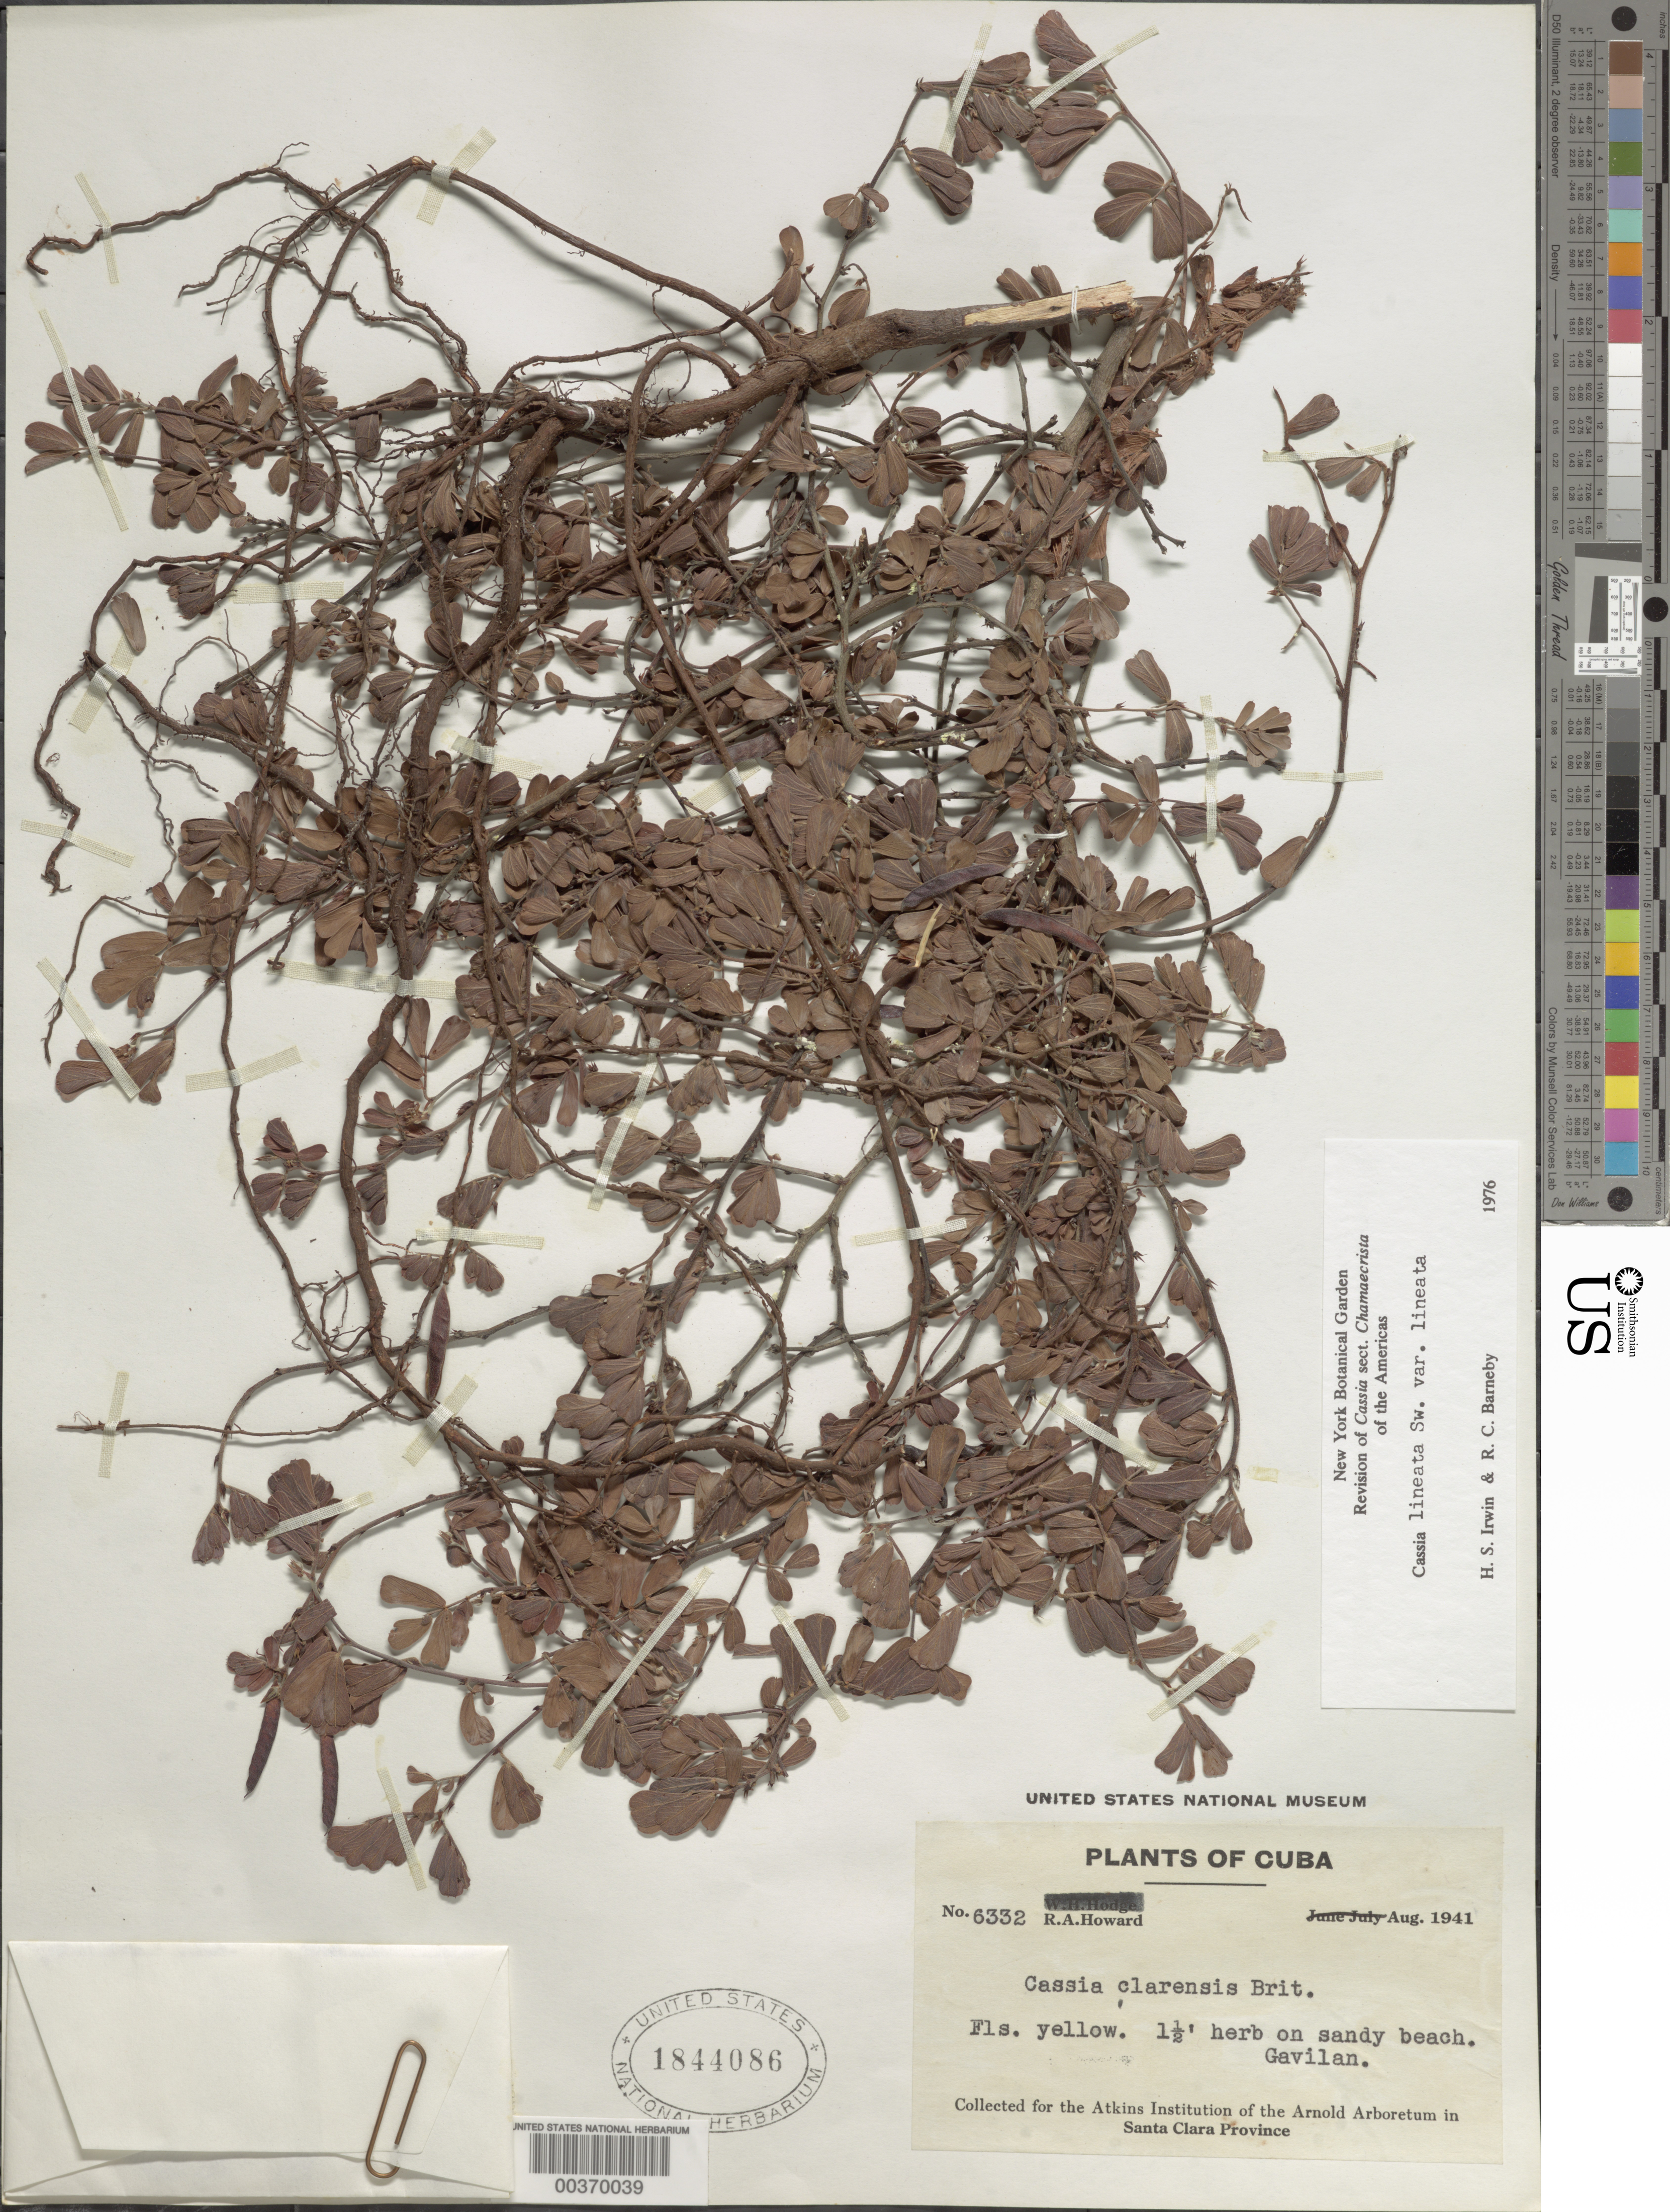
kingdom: Plantae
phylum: Tracheophyta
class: Magnoliopsida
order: Fabales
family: Fabaceae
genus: Chamaecrista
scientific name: Chamaecrista lineata var. lineata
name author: (Sw.) Greene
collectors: R. A. Howard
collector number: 6632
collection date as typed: Aug 1941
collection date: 1941-08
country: Cuba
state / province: Las Villas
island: Greater Antilles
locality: Gavilan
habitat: Sandy beach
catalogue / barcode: US 1844086